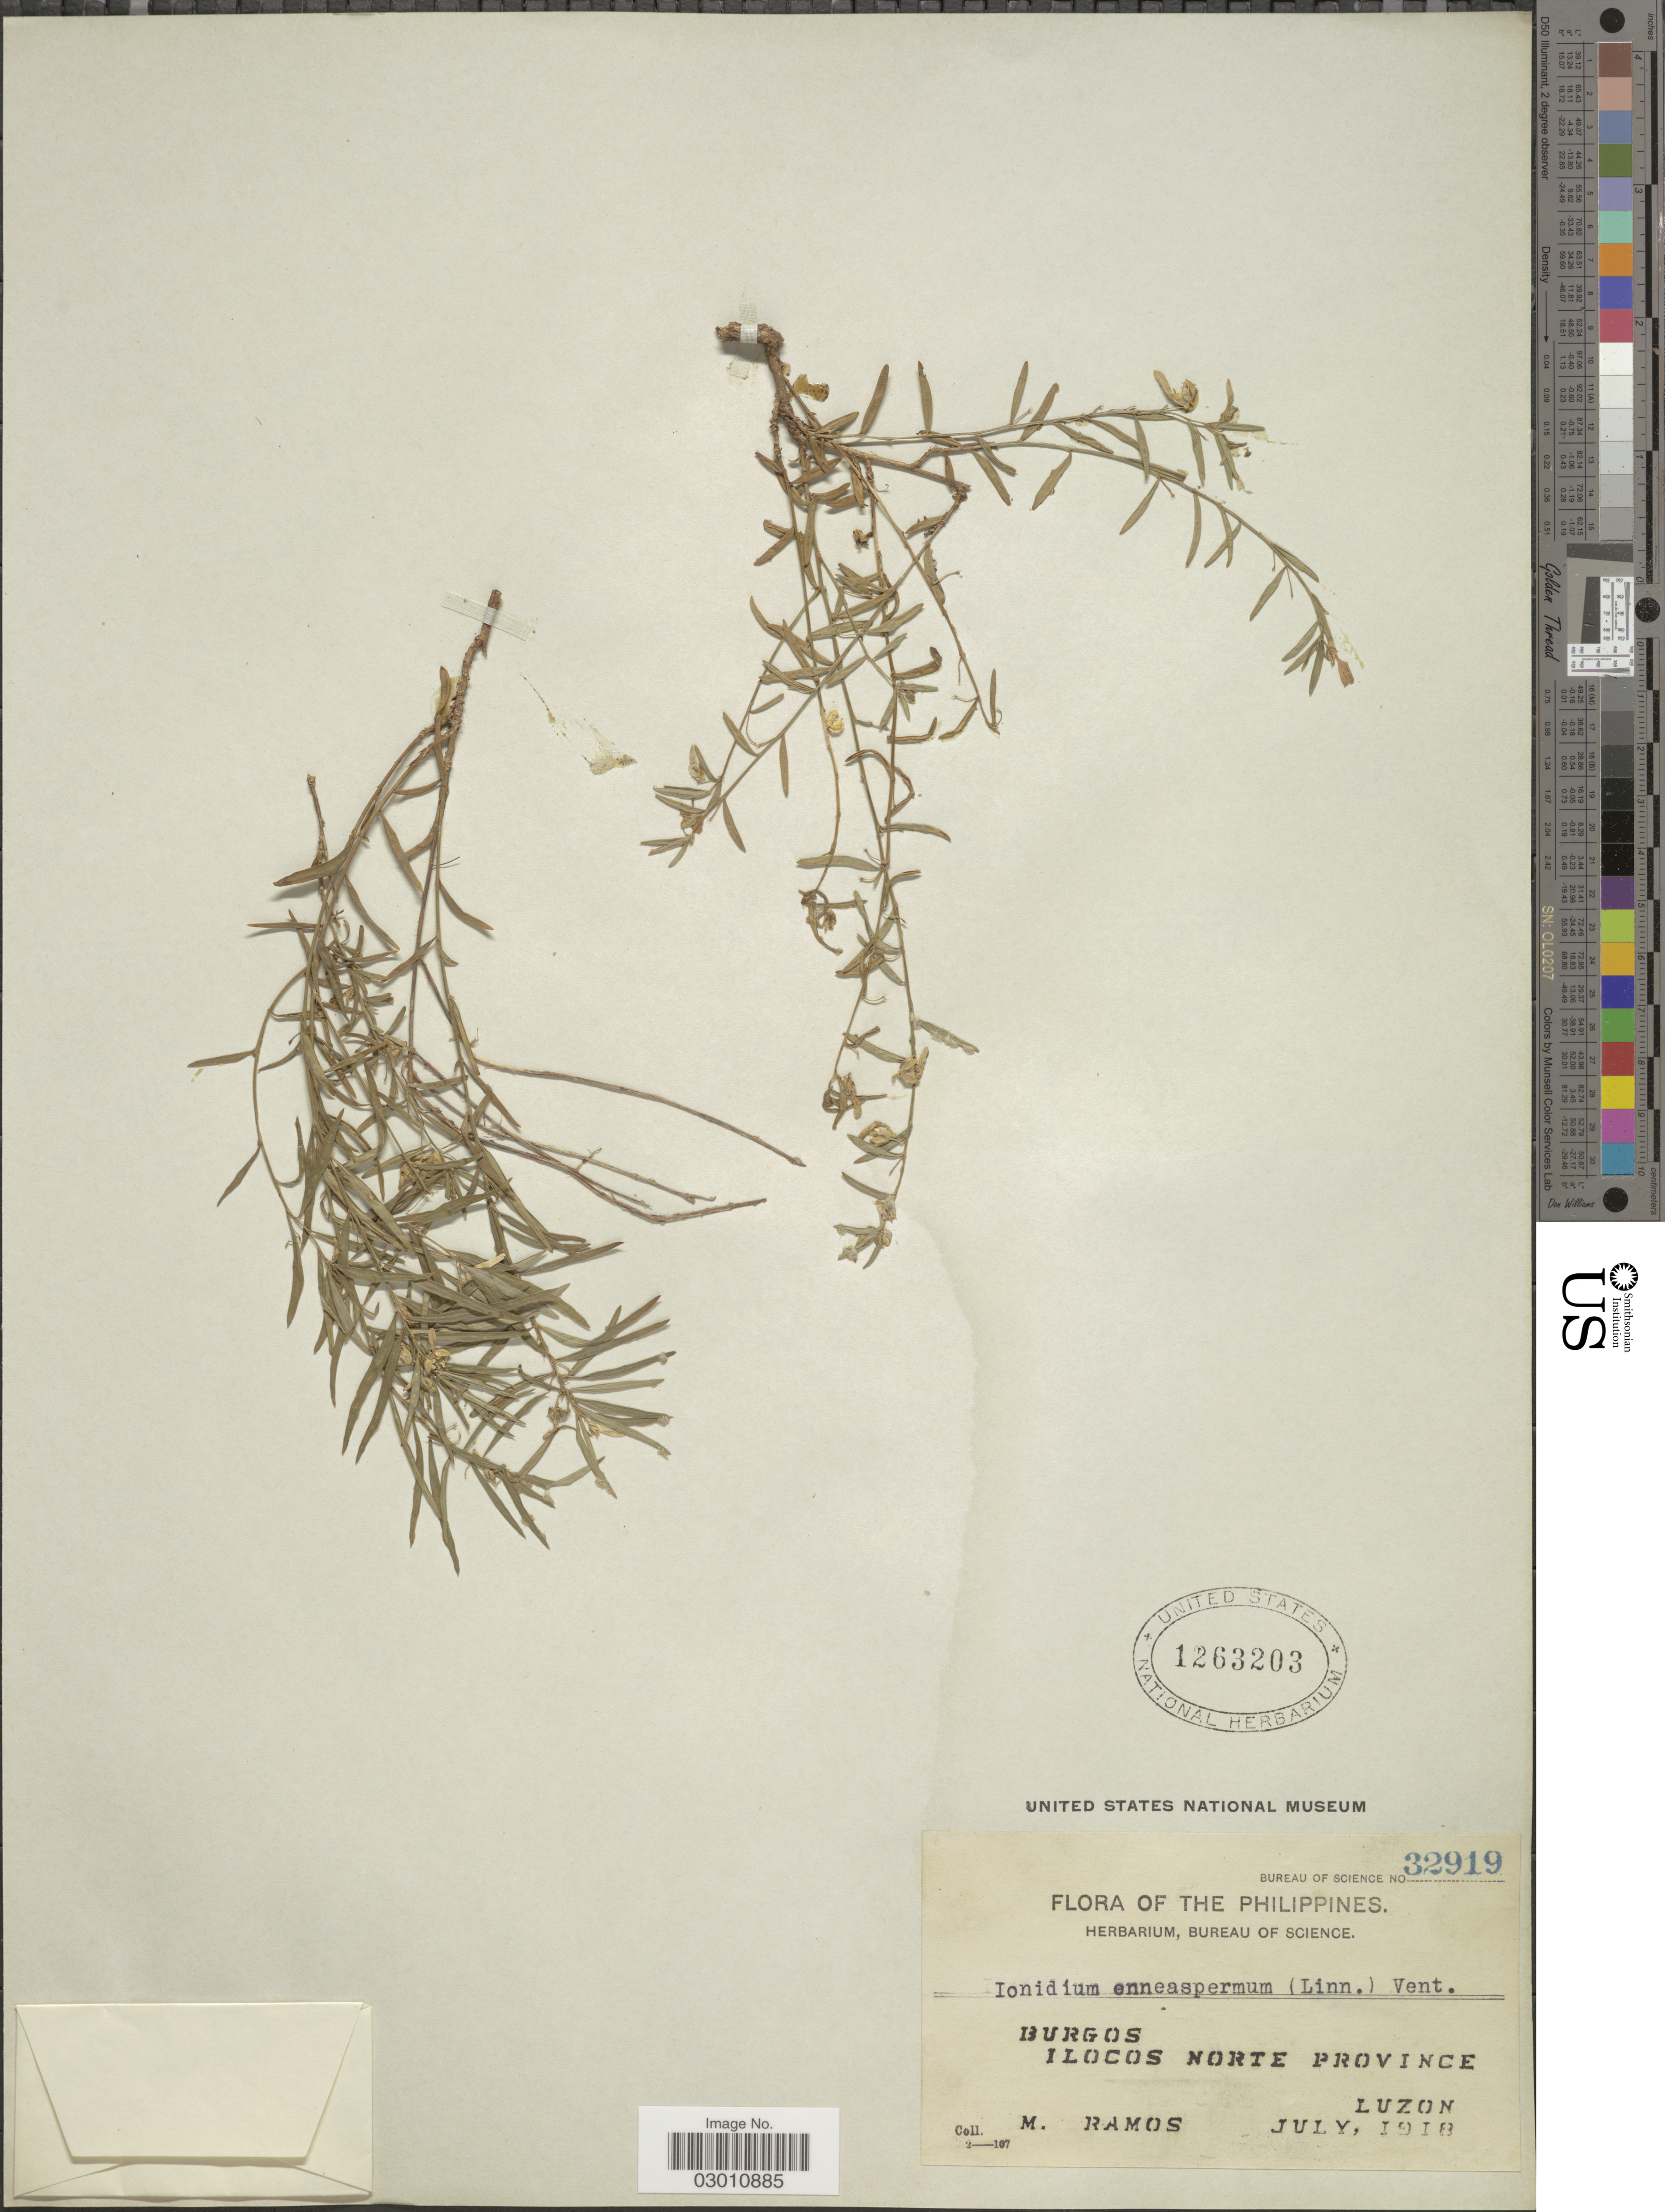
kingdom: Plantae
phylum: Tracheophyta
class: Magnoliopsida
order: Malpighiales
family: Violaceae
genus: Pigea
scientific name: Pigea enneasperma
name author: (L.) P.I. Forst.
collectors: M. Ramos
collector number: Bureau of Science 32919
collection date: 1918-07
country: Philippines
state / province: Ilocos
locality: Burgos. Ilocos Norte Province Luzon.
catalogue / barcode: US 1263203